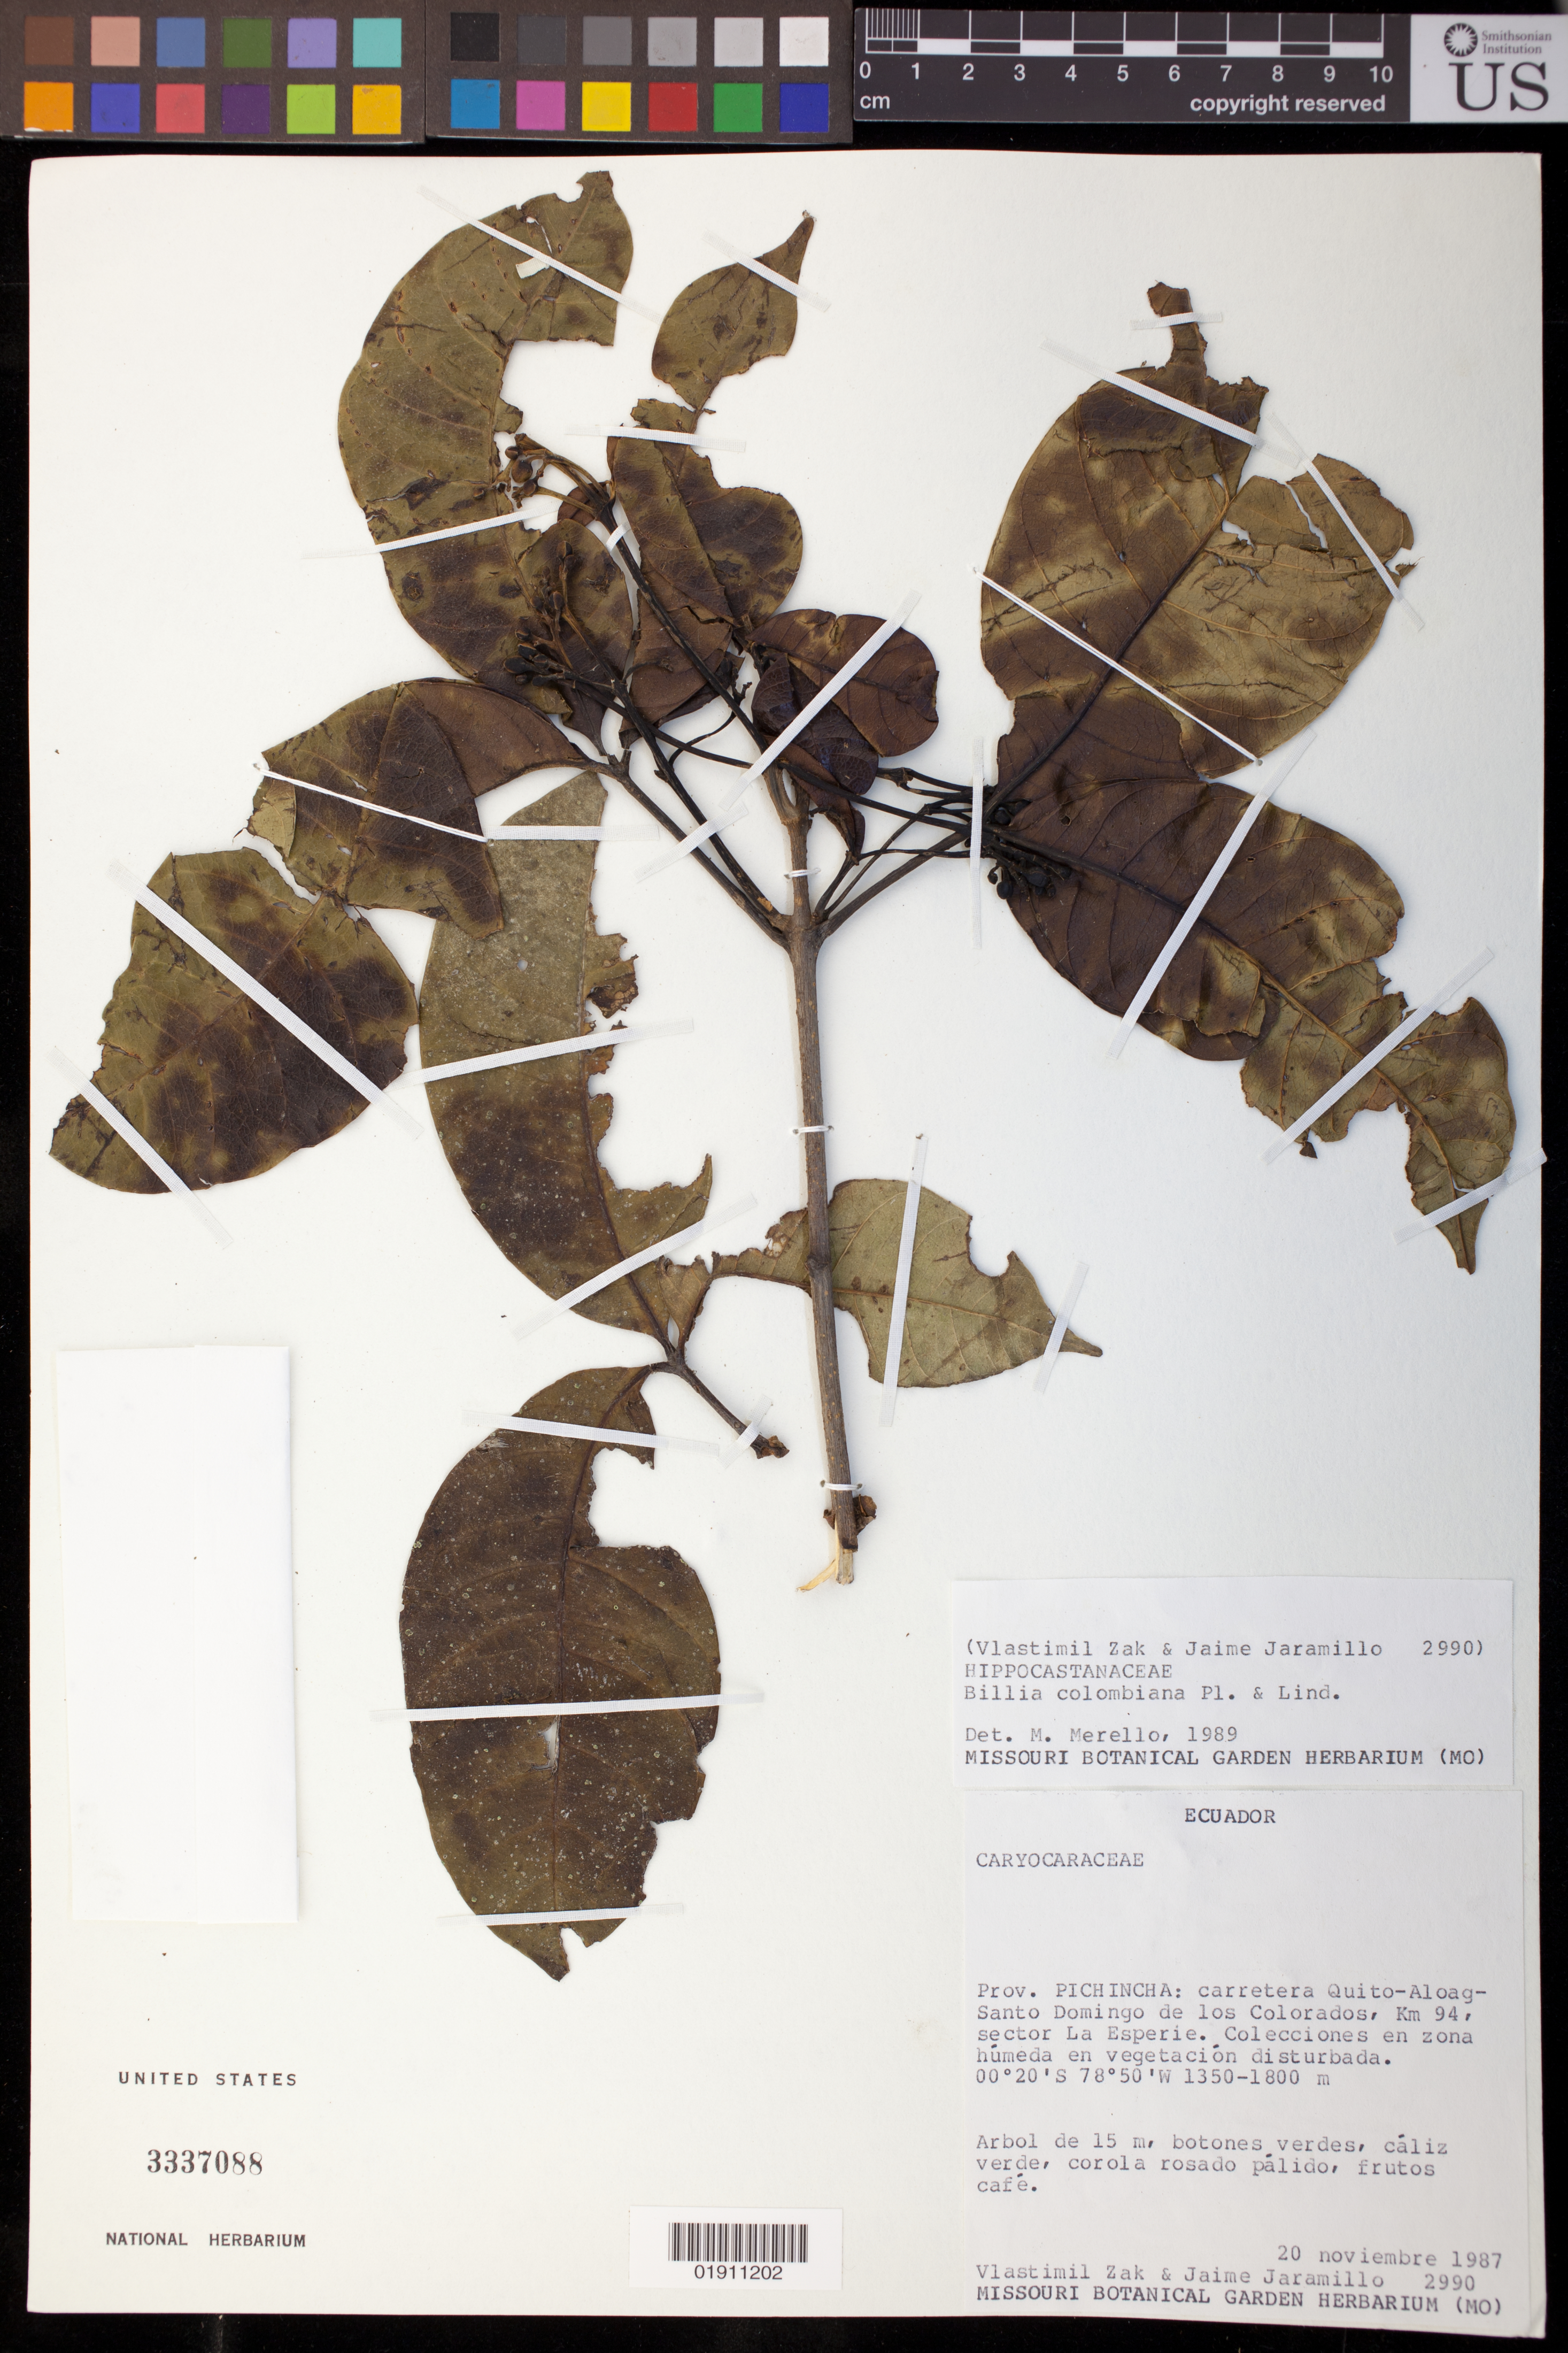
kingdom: Plantae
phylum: Tracheophyta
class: Magnoliopsida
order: Sapindales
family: Sapindaceae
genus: Billia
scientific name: Billia rosea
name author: (Planch. & Linden) C. Ulloa & P.M. Jørg.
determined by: Acevedo-Rodríguez, P., (BOT), Smithsonian Institution - National Museum of Natural History (UNITED STATES)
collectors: V. Zak & J. L. Jaramillo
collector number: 2990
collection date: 1987-11-20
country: Ecuador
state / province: Pichincha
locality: Carretera Quito-Aloag-Santo Domingo de los Colorados, Km 94, sector La Esperie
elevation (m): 1350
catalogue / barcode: US 3337088